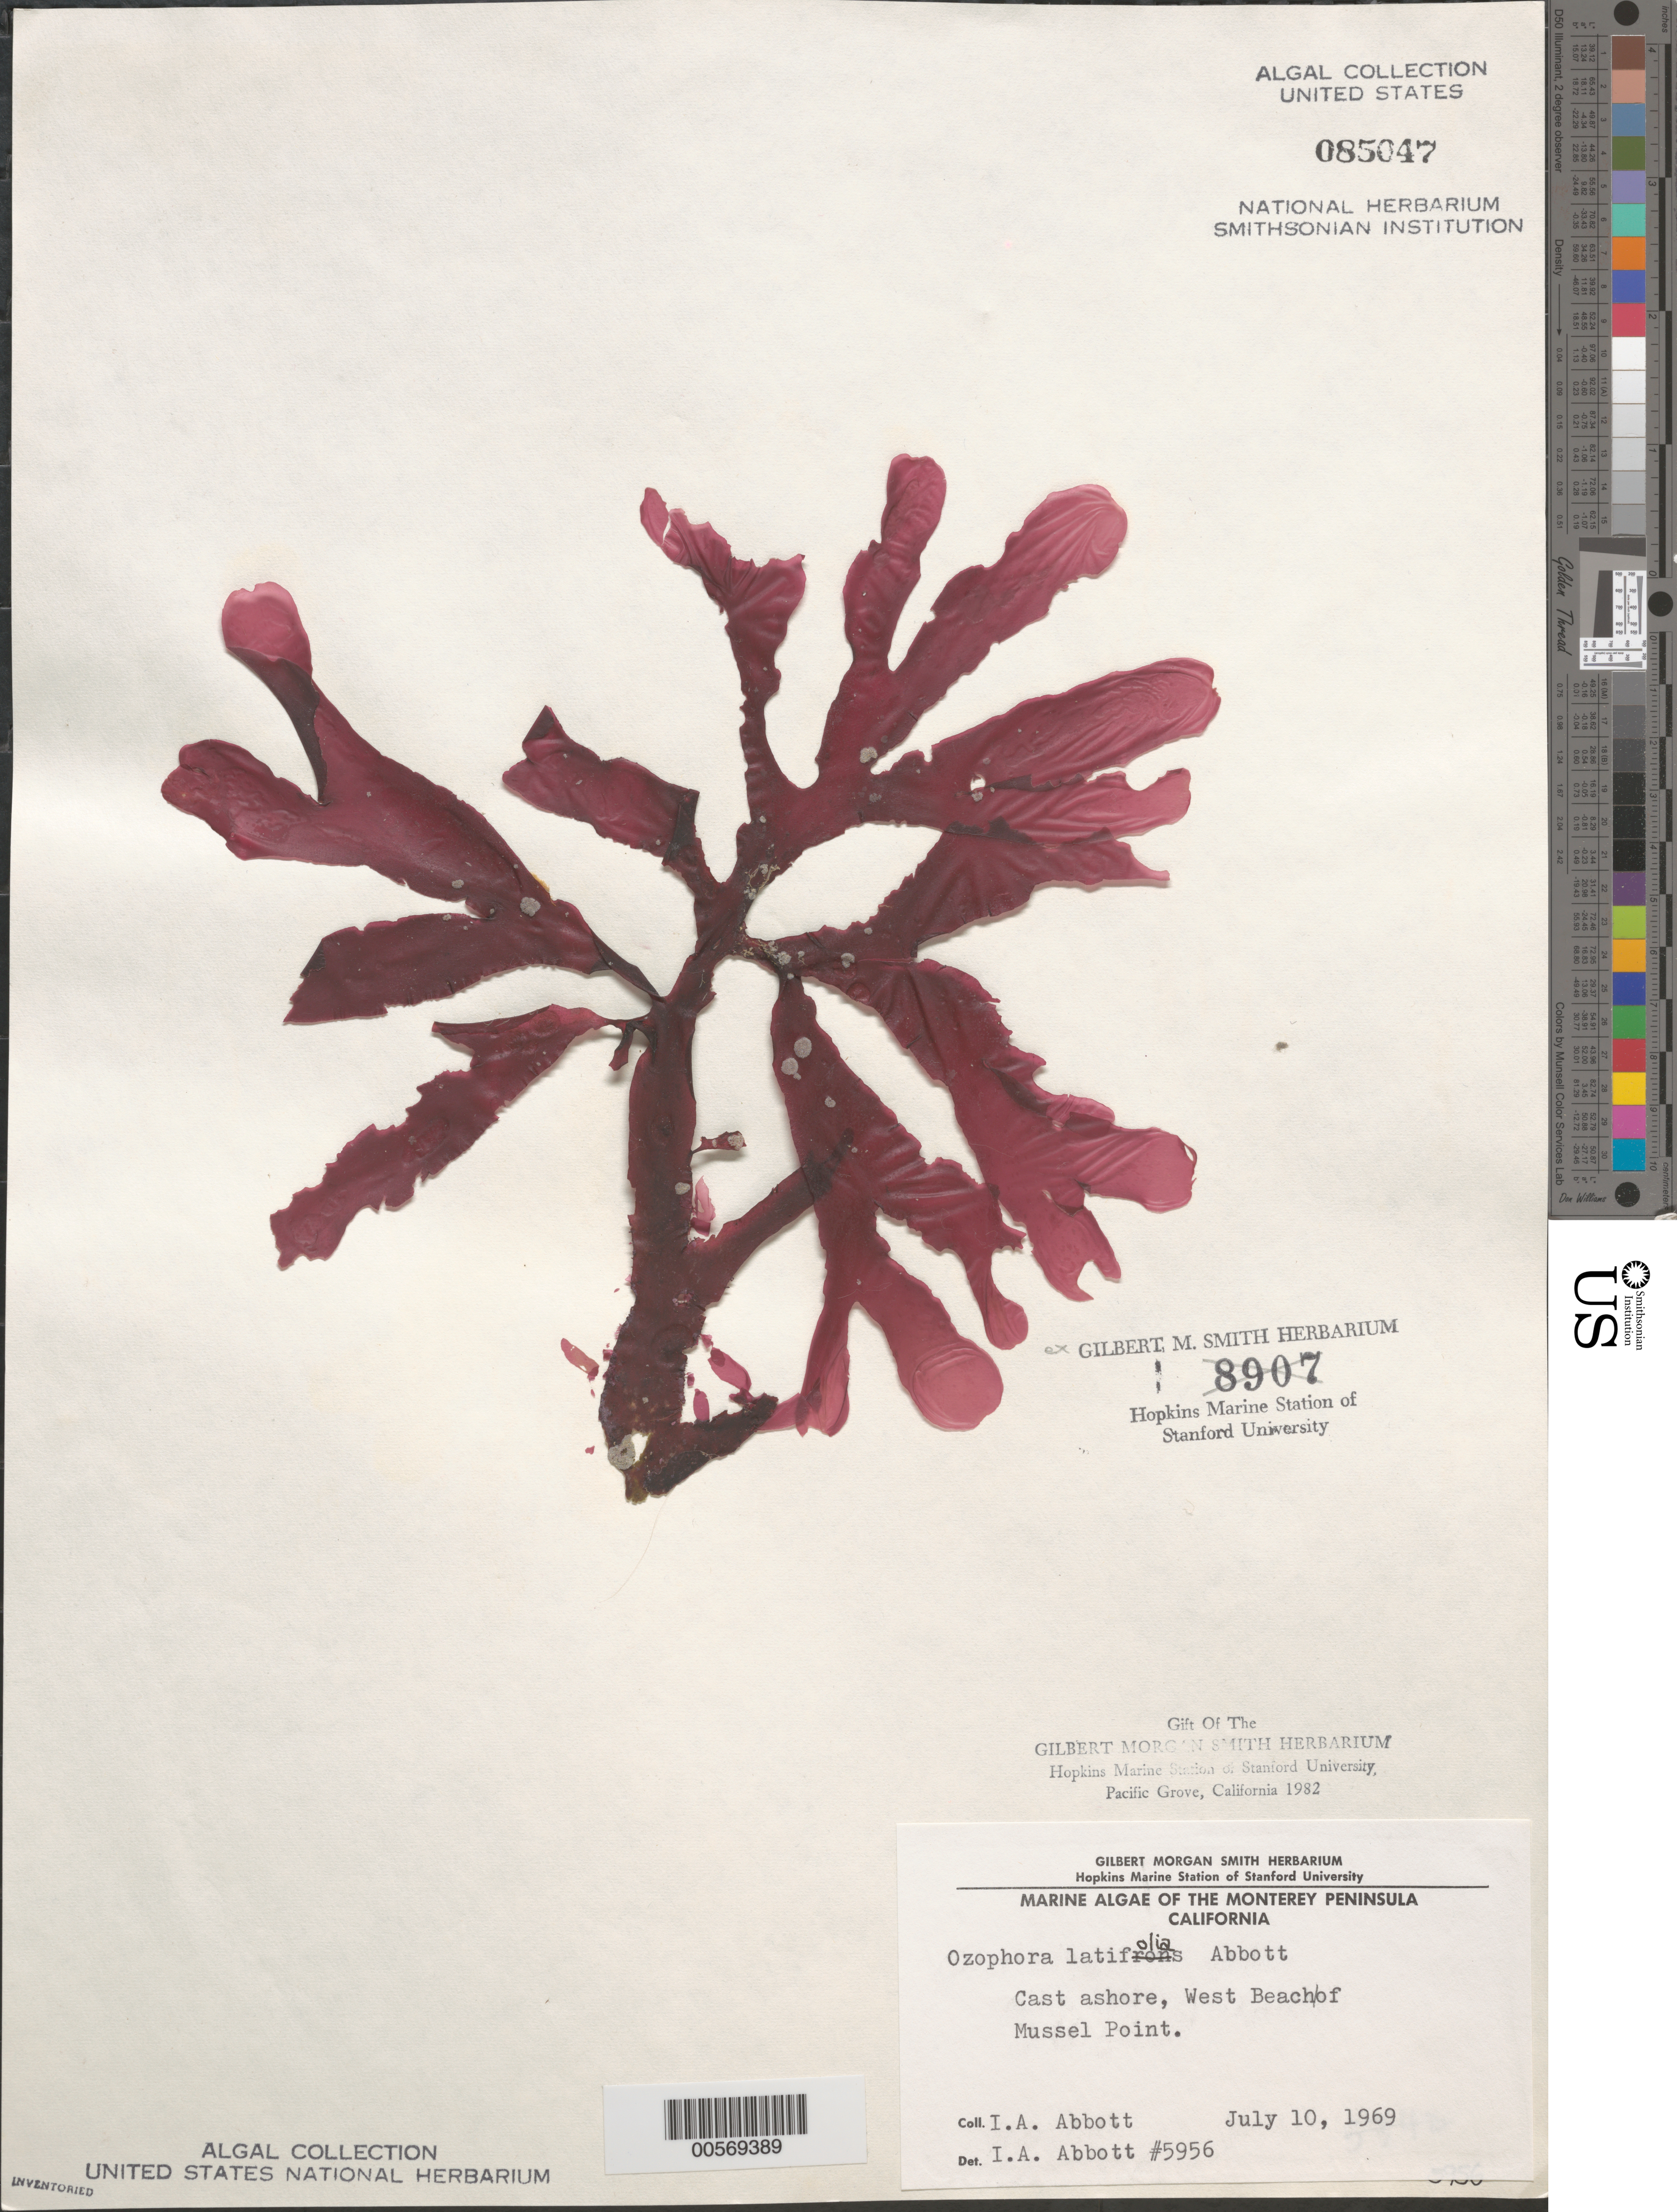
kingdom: Plantae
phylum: Rhodophyta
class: Florideophyceae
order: Gigartinales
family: Phyllophoraceae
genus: Ozophora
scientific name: Ozophora latifolia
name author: I.A. Abbott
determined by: Abbott, Isabella A.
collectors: I. A. Abbott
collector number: IAA 5956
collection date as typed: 10 Jul 1969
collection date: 1969-07-10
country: United States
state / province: California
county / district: Monterey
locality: West Beach of Mussel Point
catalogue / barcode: US 85047